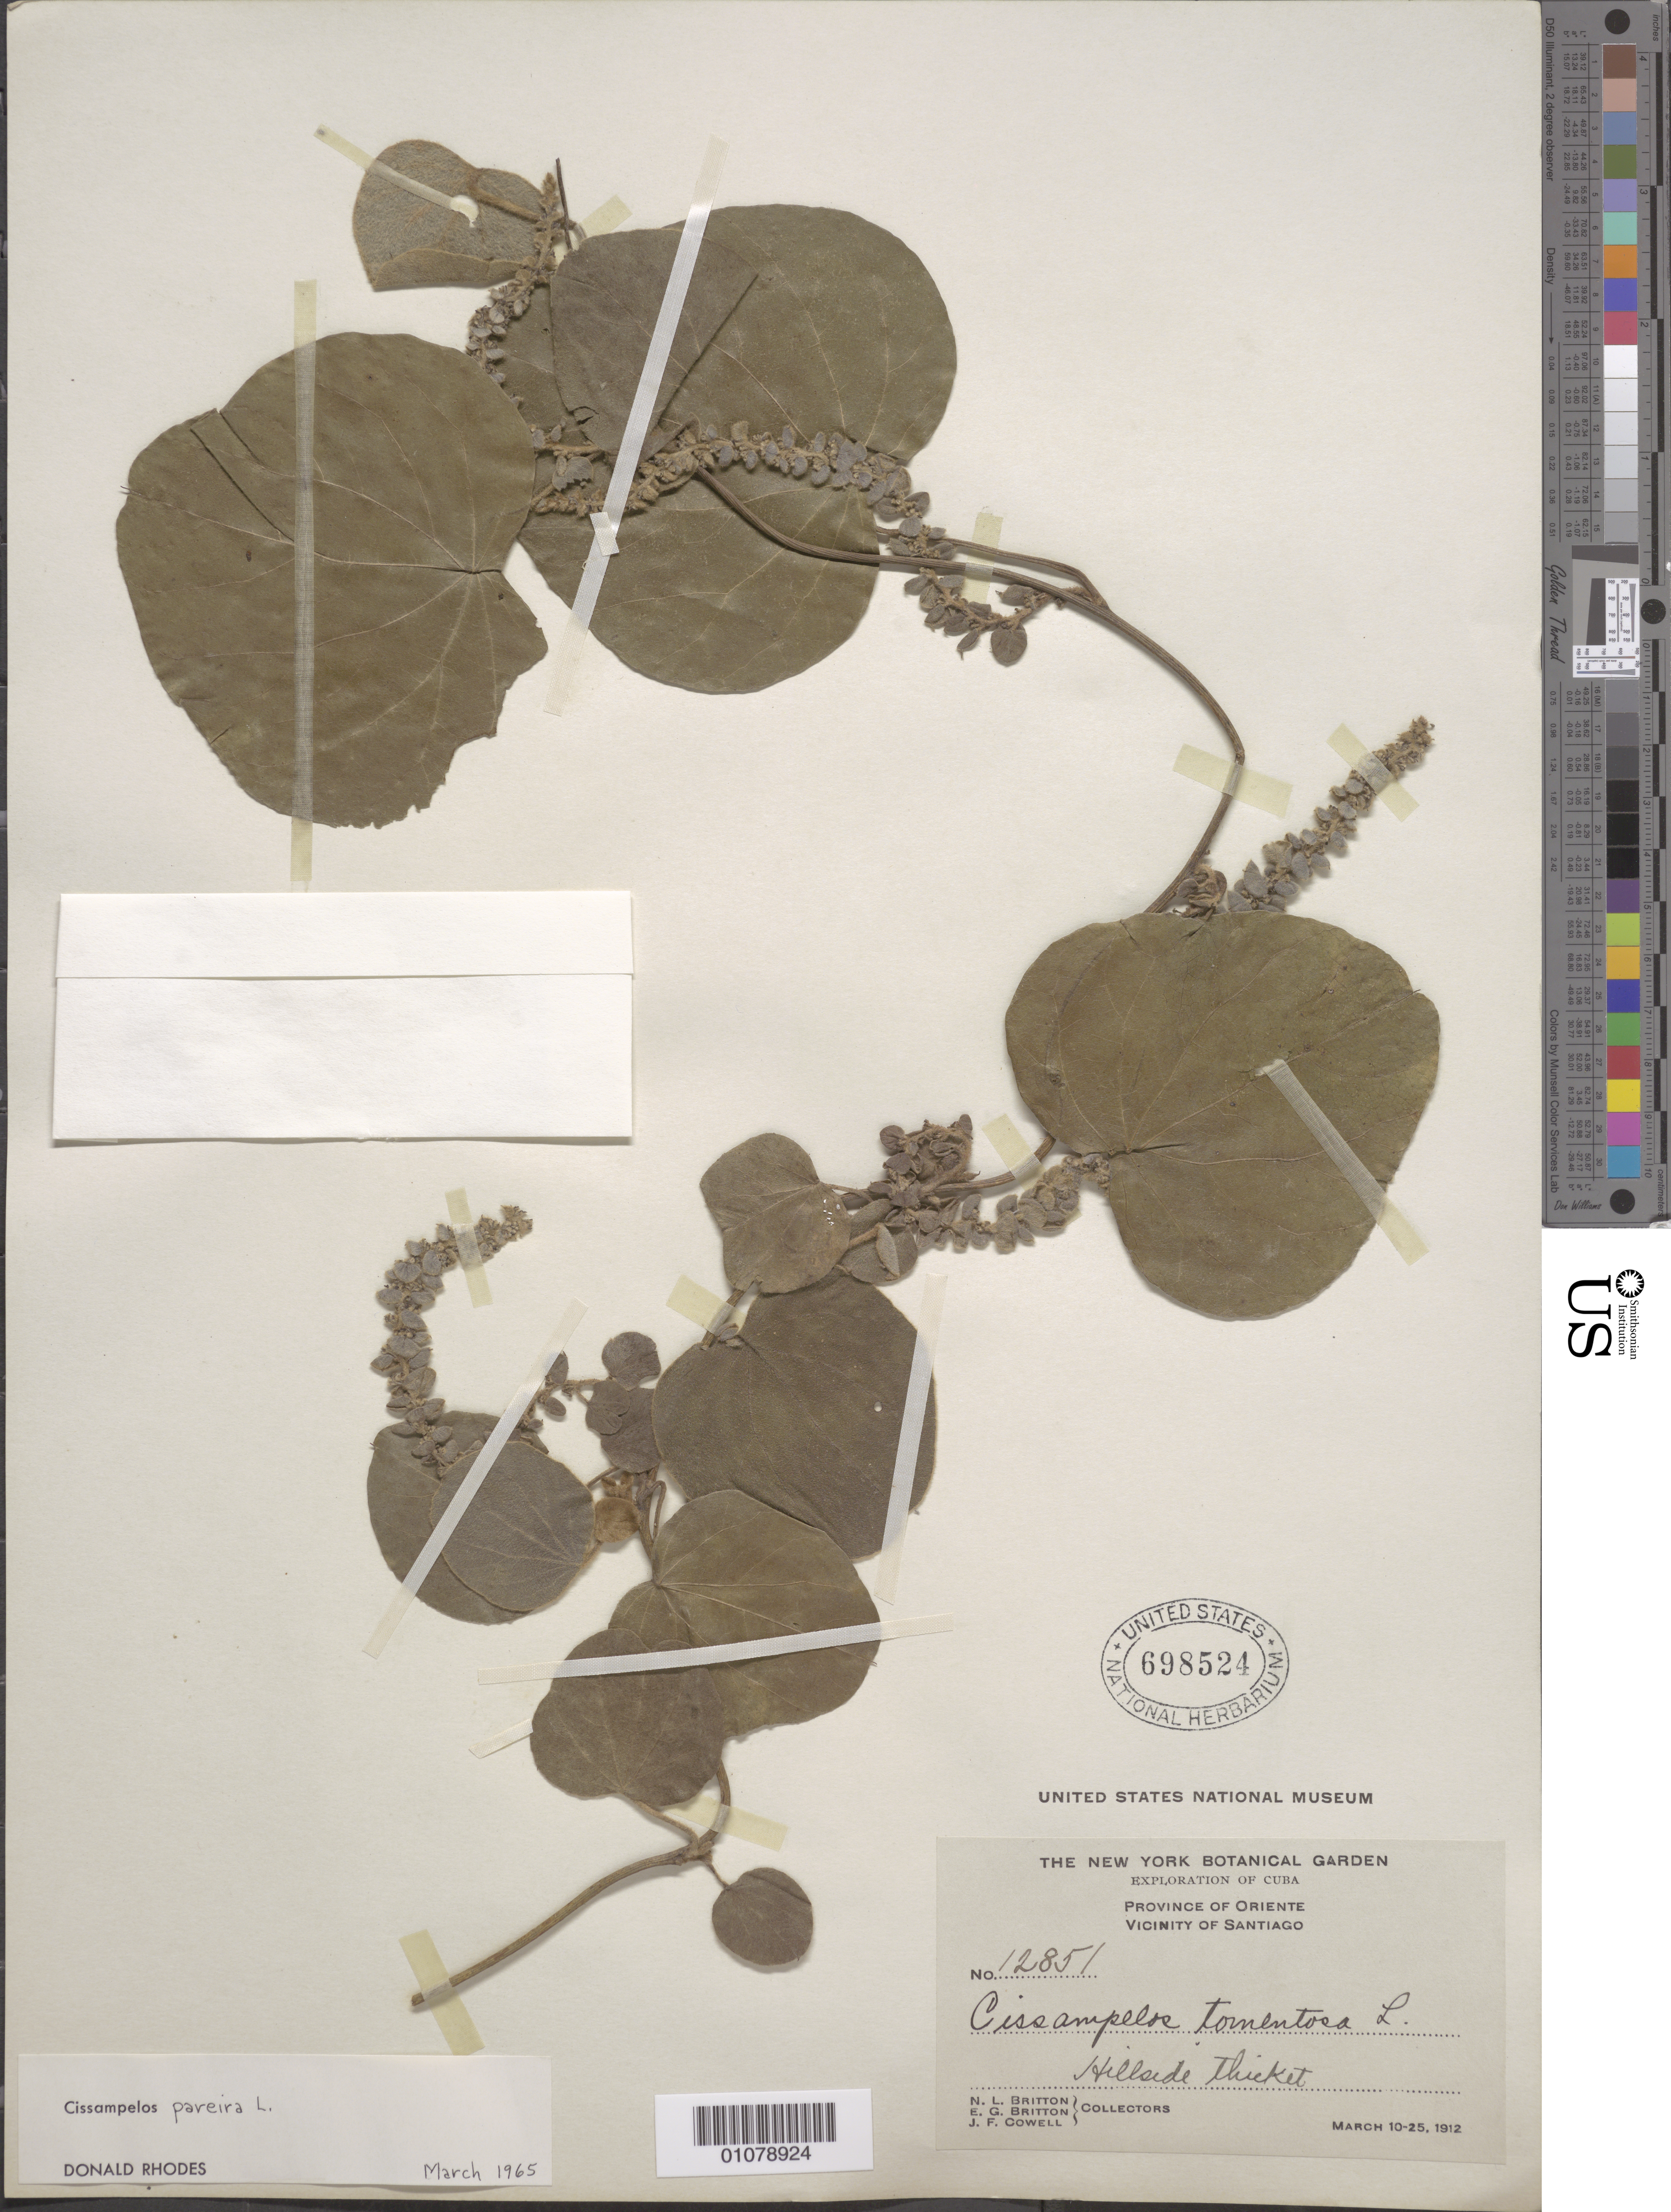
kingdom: Plantae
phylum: Tracheophyta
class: Magnoliopsida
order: Ranunculales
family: Menispermaceae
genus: Cissampelos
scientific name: Cissampelos pareira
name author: L.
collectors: N. Britton, E. G. Britton & J. F. Cowell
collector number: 125851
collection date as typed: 10 Mar 1912 to 25 Mar 1912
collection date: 1912-03-10/1912-03-25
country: Cuba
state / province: Santiago de Cuba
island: Cuba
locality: Province of Oriente, Vicinity of Santiago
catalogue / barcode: US 698524